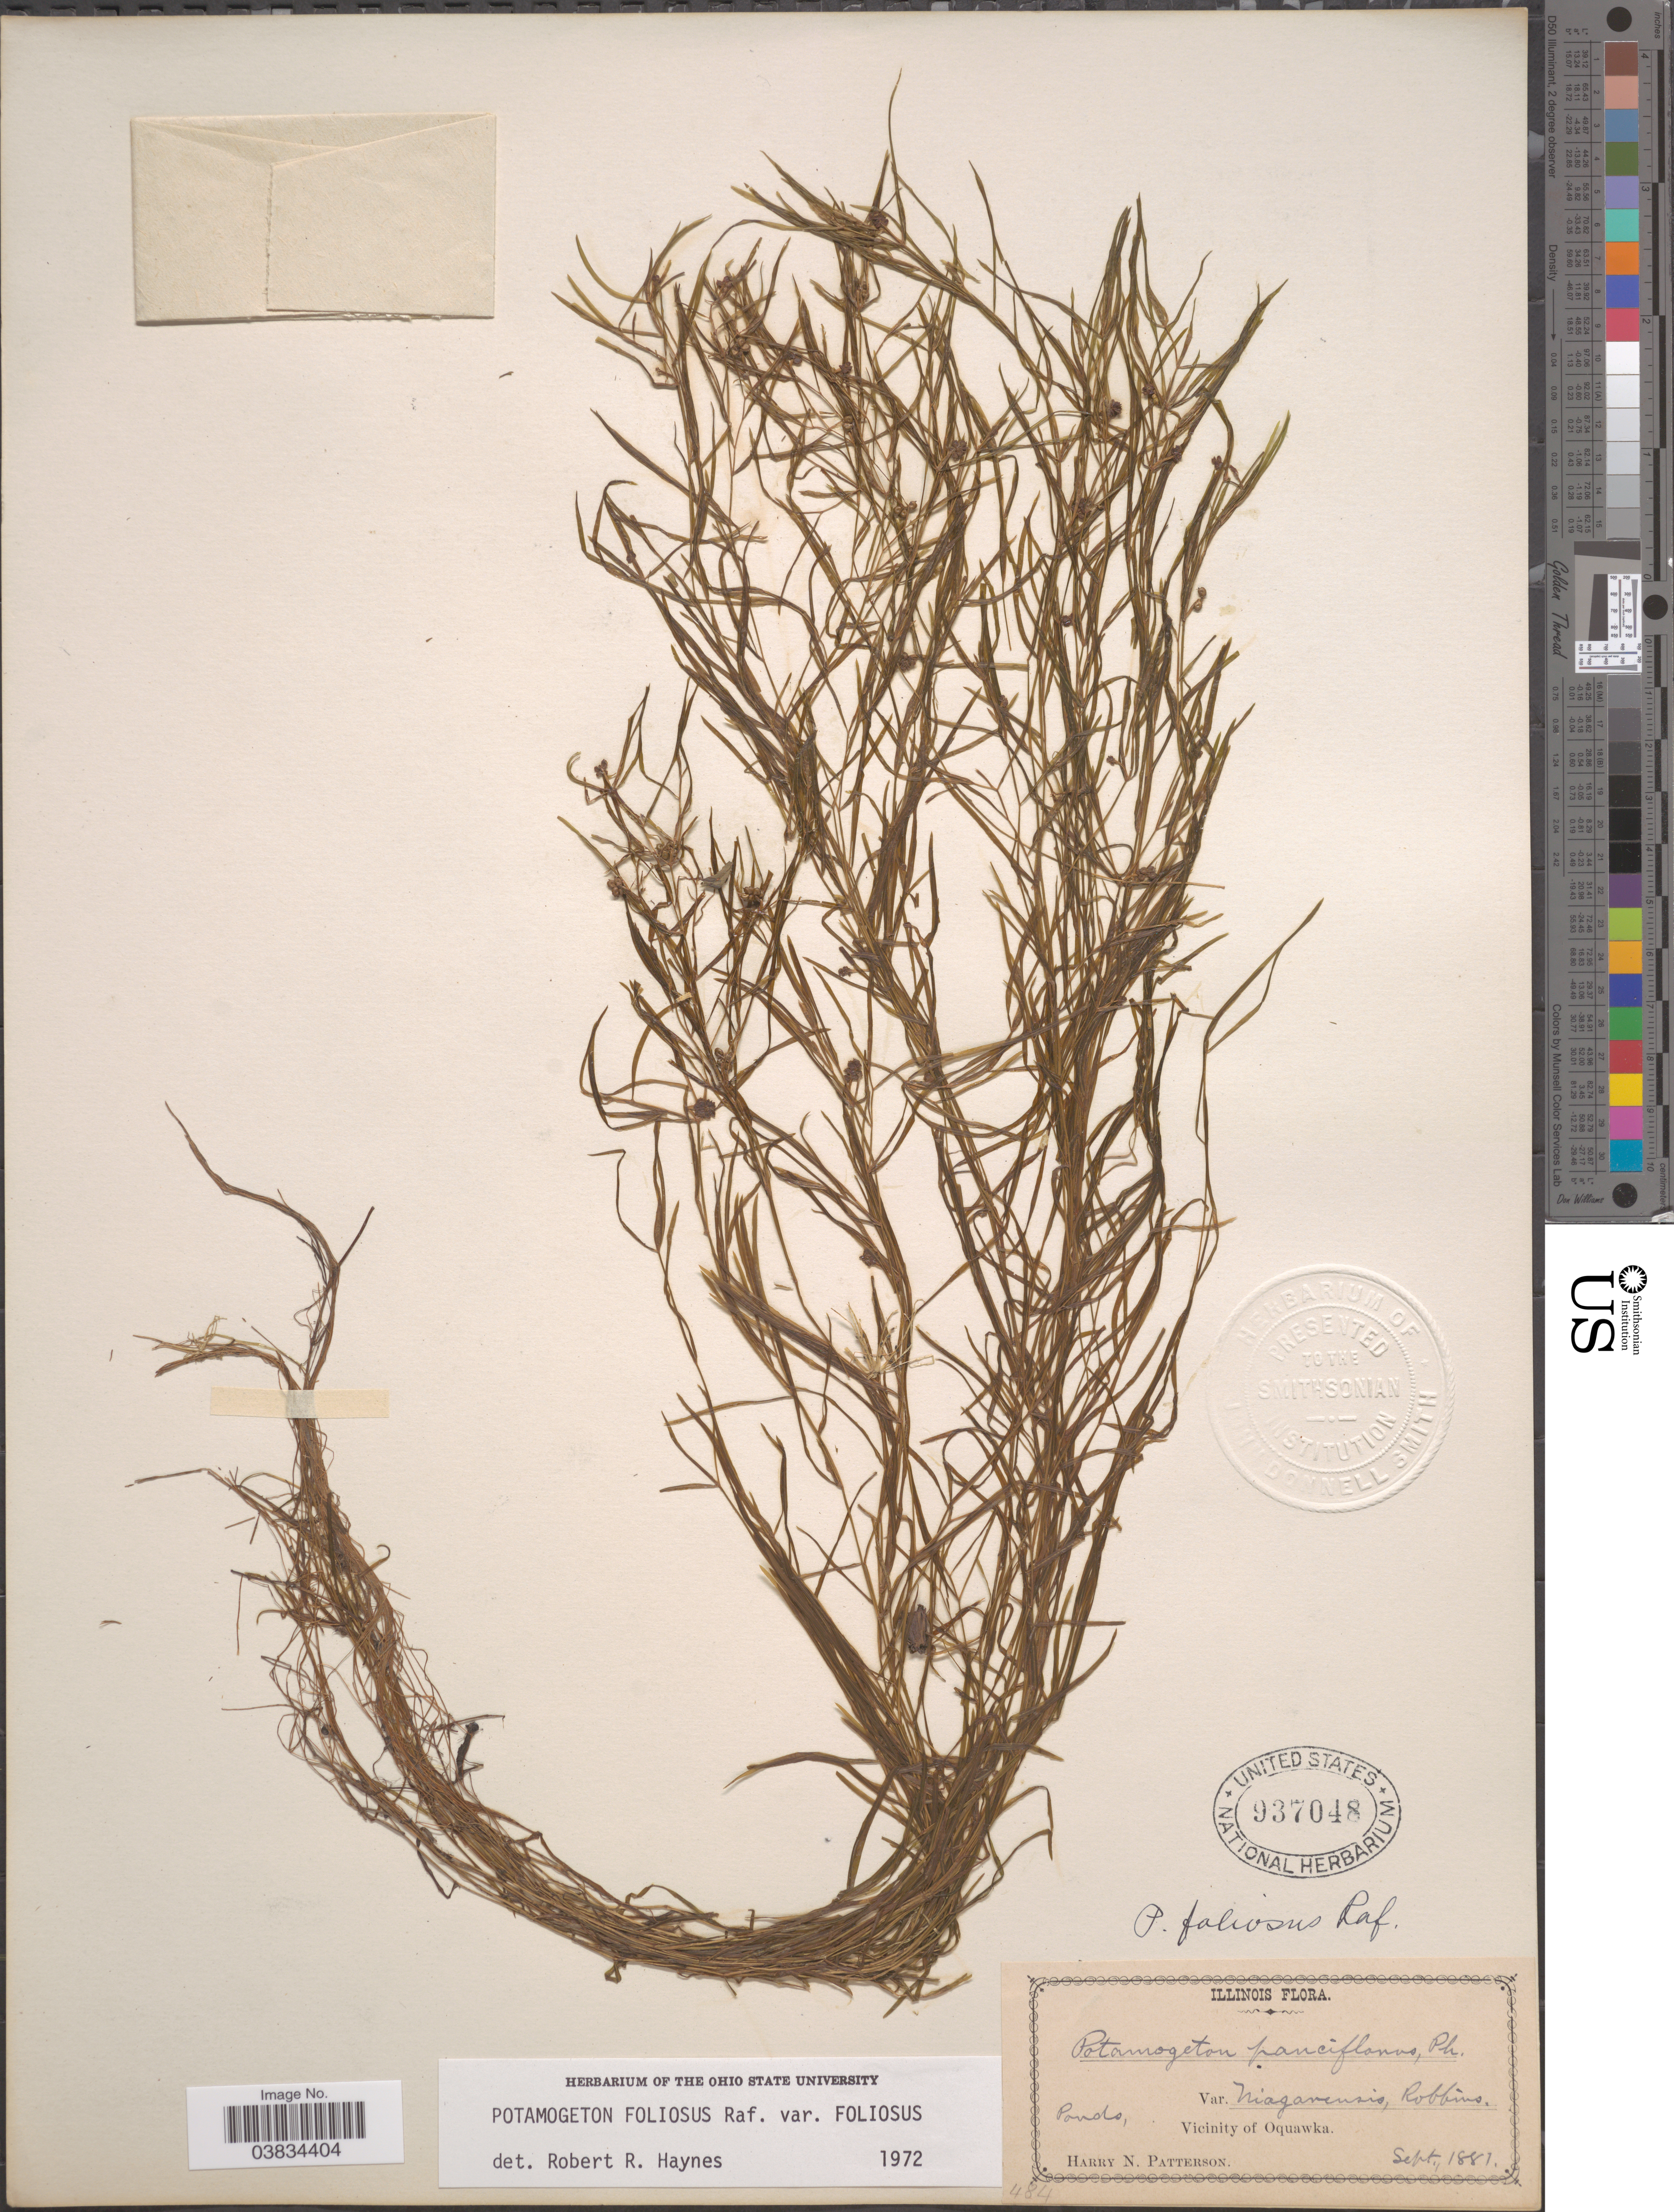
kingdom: Plantae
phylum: Tracheophyta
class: Liliopsida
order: Alismatales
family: Potamogetonaceae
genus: Potamogeton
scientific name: Potamogeton foliosus var. foliosus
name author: Raf.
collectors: H. N. Patterson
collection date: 1881-09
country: United States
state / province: Illinois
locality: Vicinity of Oquawka.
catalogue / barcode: US 937048